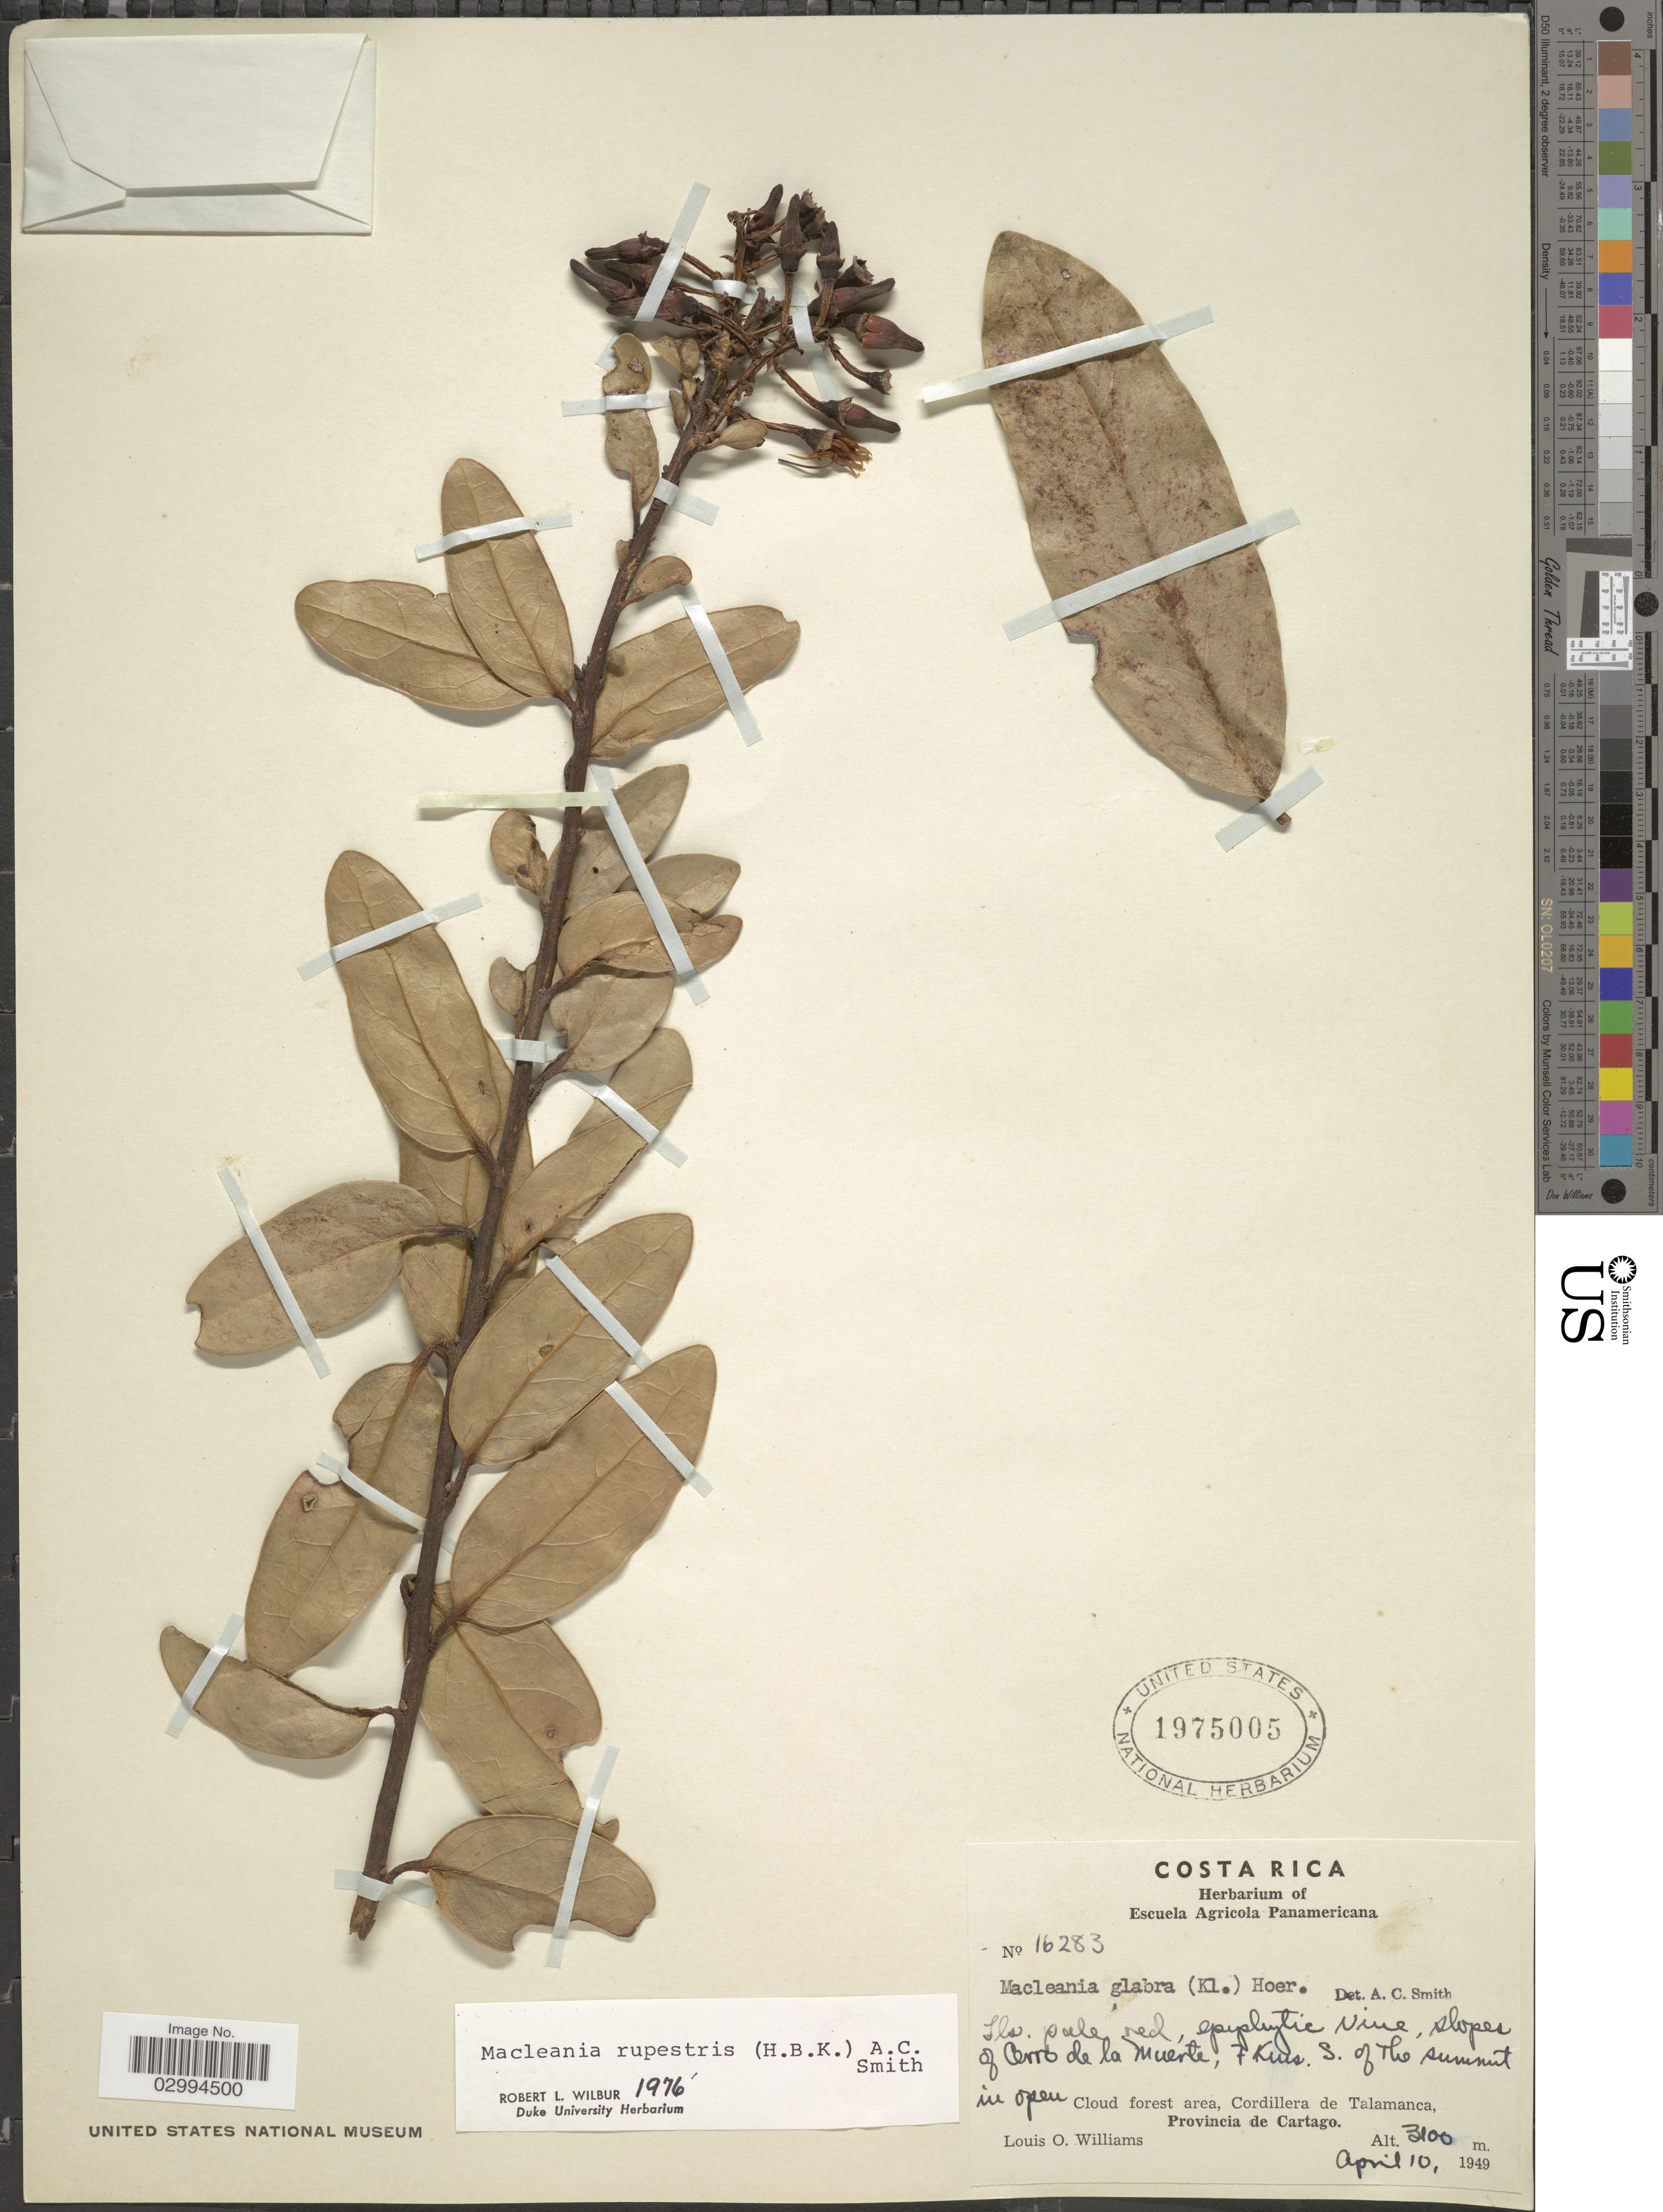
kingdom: Plantae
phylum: Tracheophyta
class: Magnoliopsida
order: Ericales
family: Ericaceae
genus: Macleania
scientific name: Macleania rupestris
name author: (Kunth) A.C. Sm.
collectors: L. O. Williams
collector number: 16283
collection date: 1949-04-10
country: Costa Rica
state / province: Cartago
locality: Slopes of Cerro de la Muerte, 7 Kms. S. of the summit in open cloud forest area, Cordillera de Talamanca.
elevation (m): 3100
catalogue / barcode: US 1975005